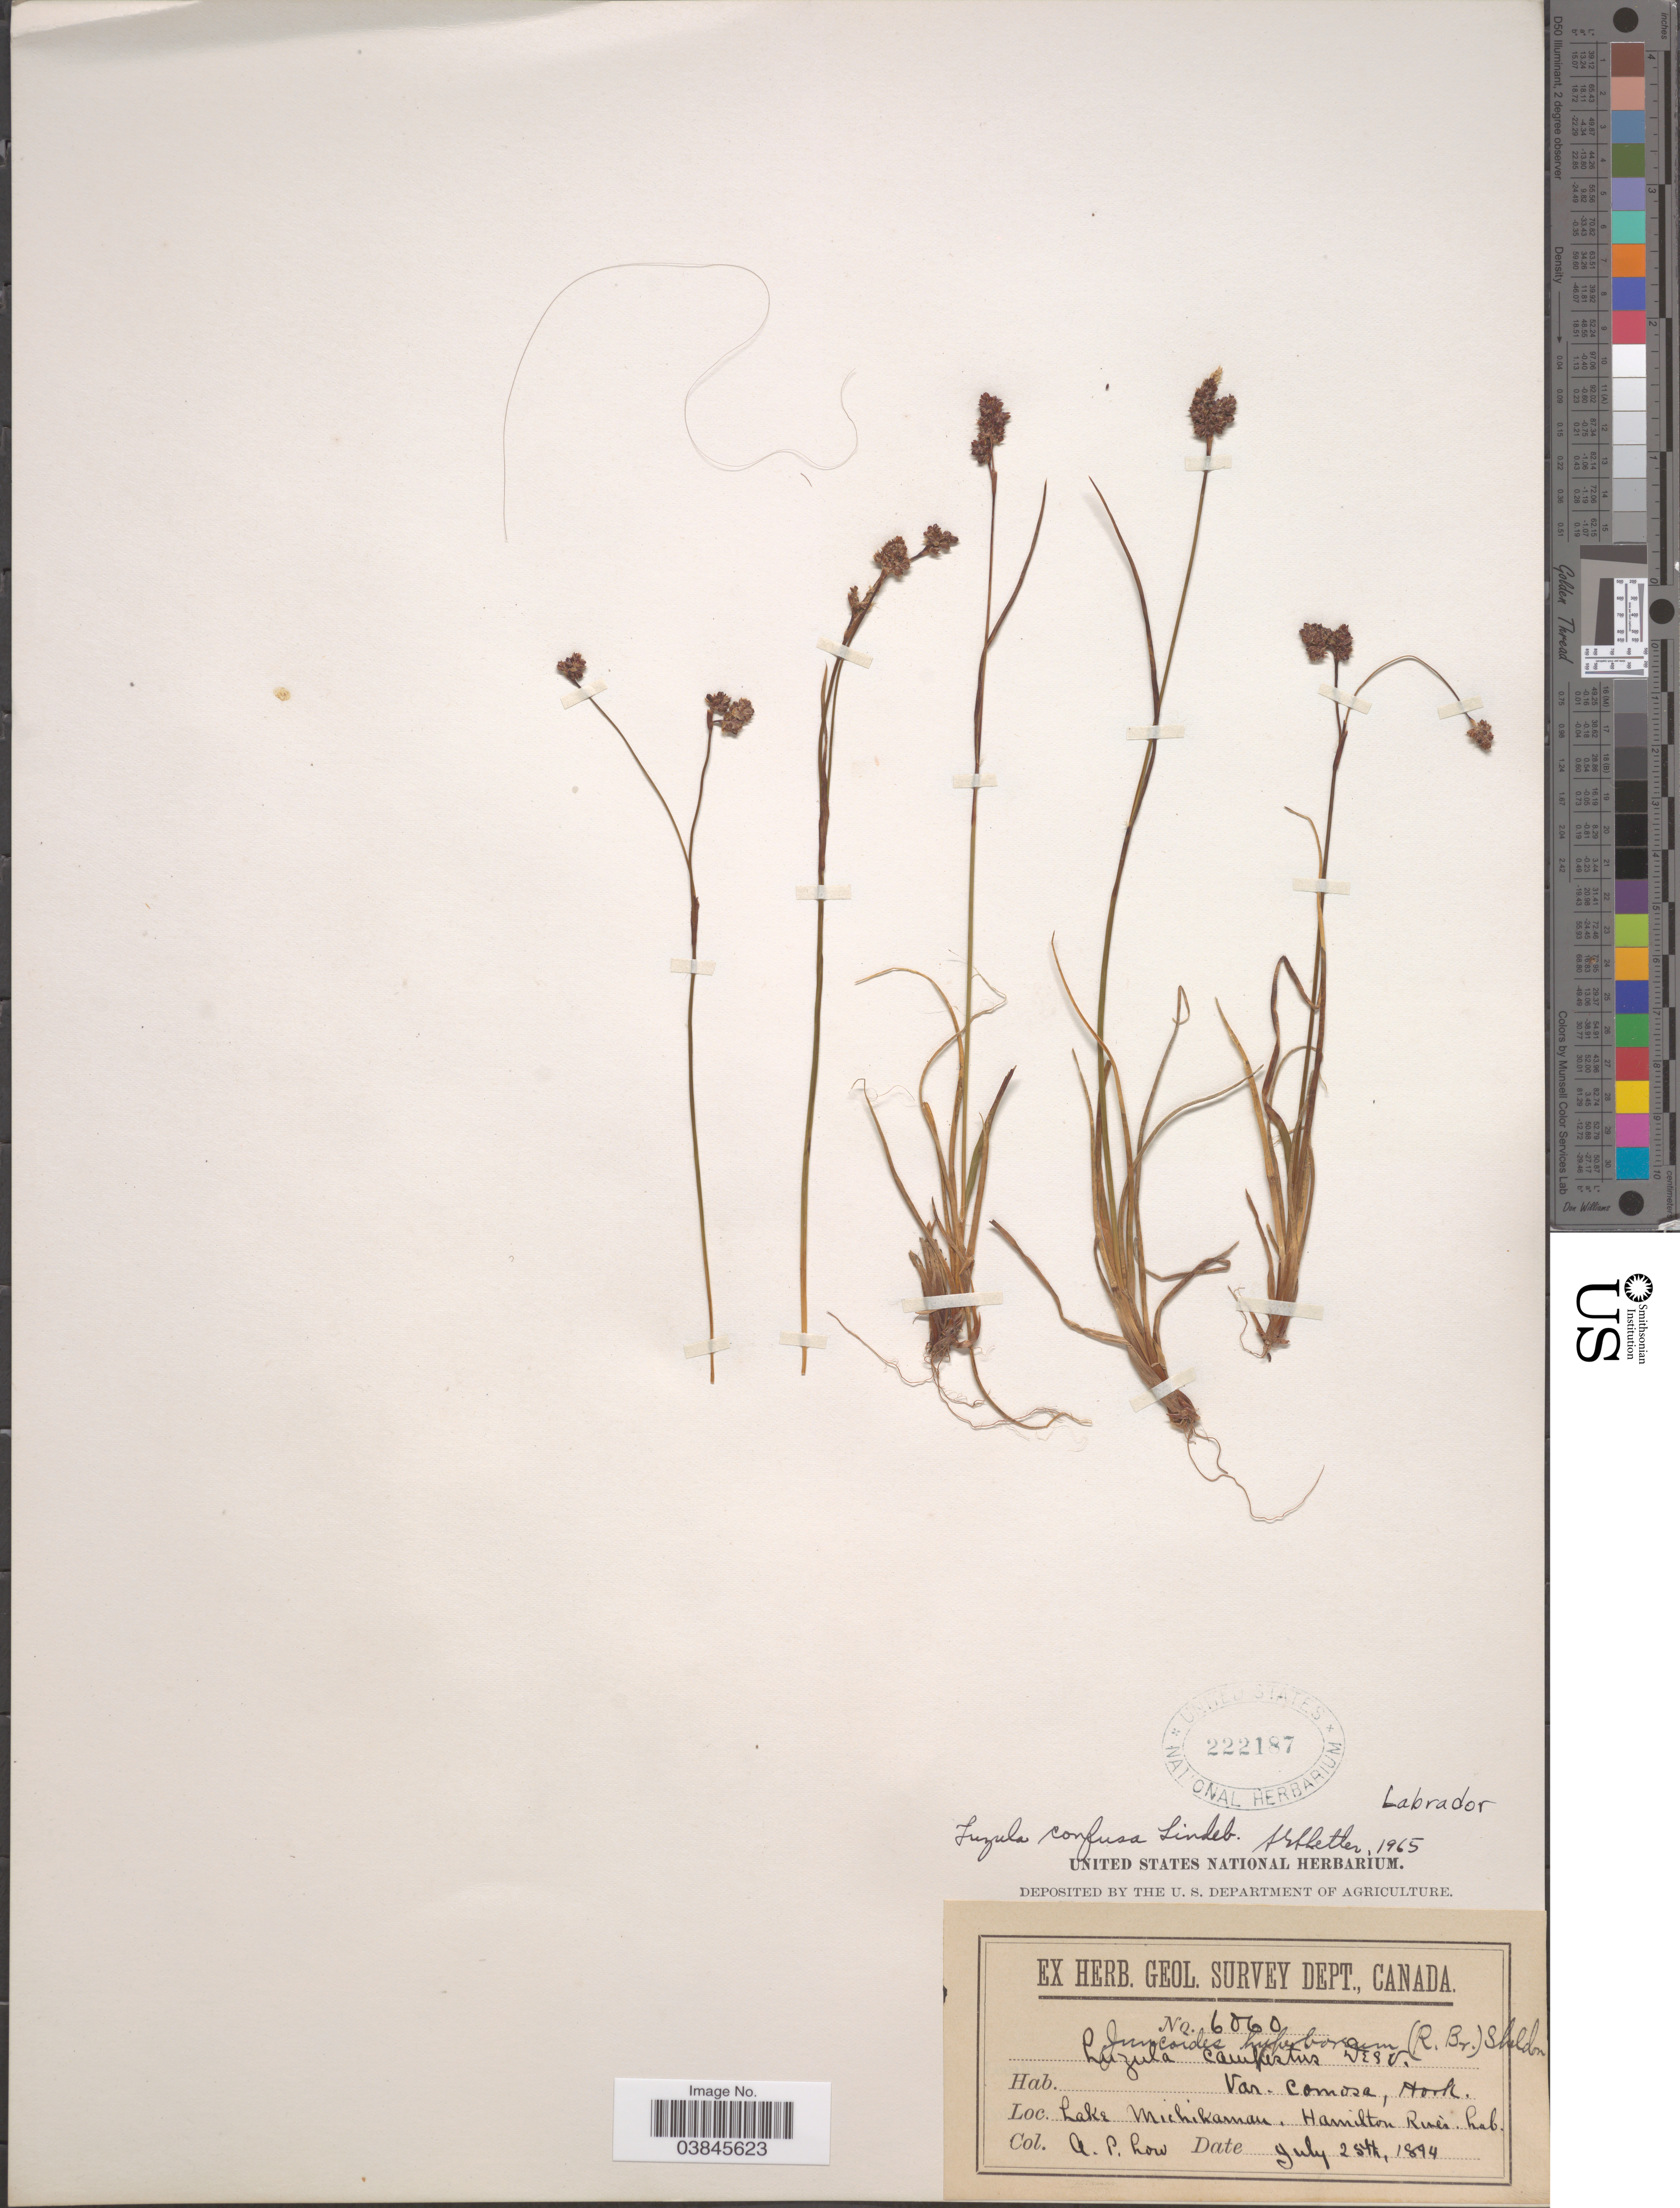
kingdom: Plantae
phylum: Tracheophyta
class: Liliopsida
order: Poales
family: Juncaceae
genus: Luzula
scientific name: Luzula confusa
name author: Lindeb.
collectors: A. Low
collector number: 6060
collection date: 1894-07-25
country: Canada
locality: Lake Michikamau, Hamilton River.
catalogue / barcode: US 222187